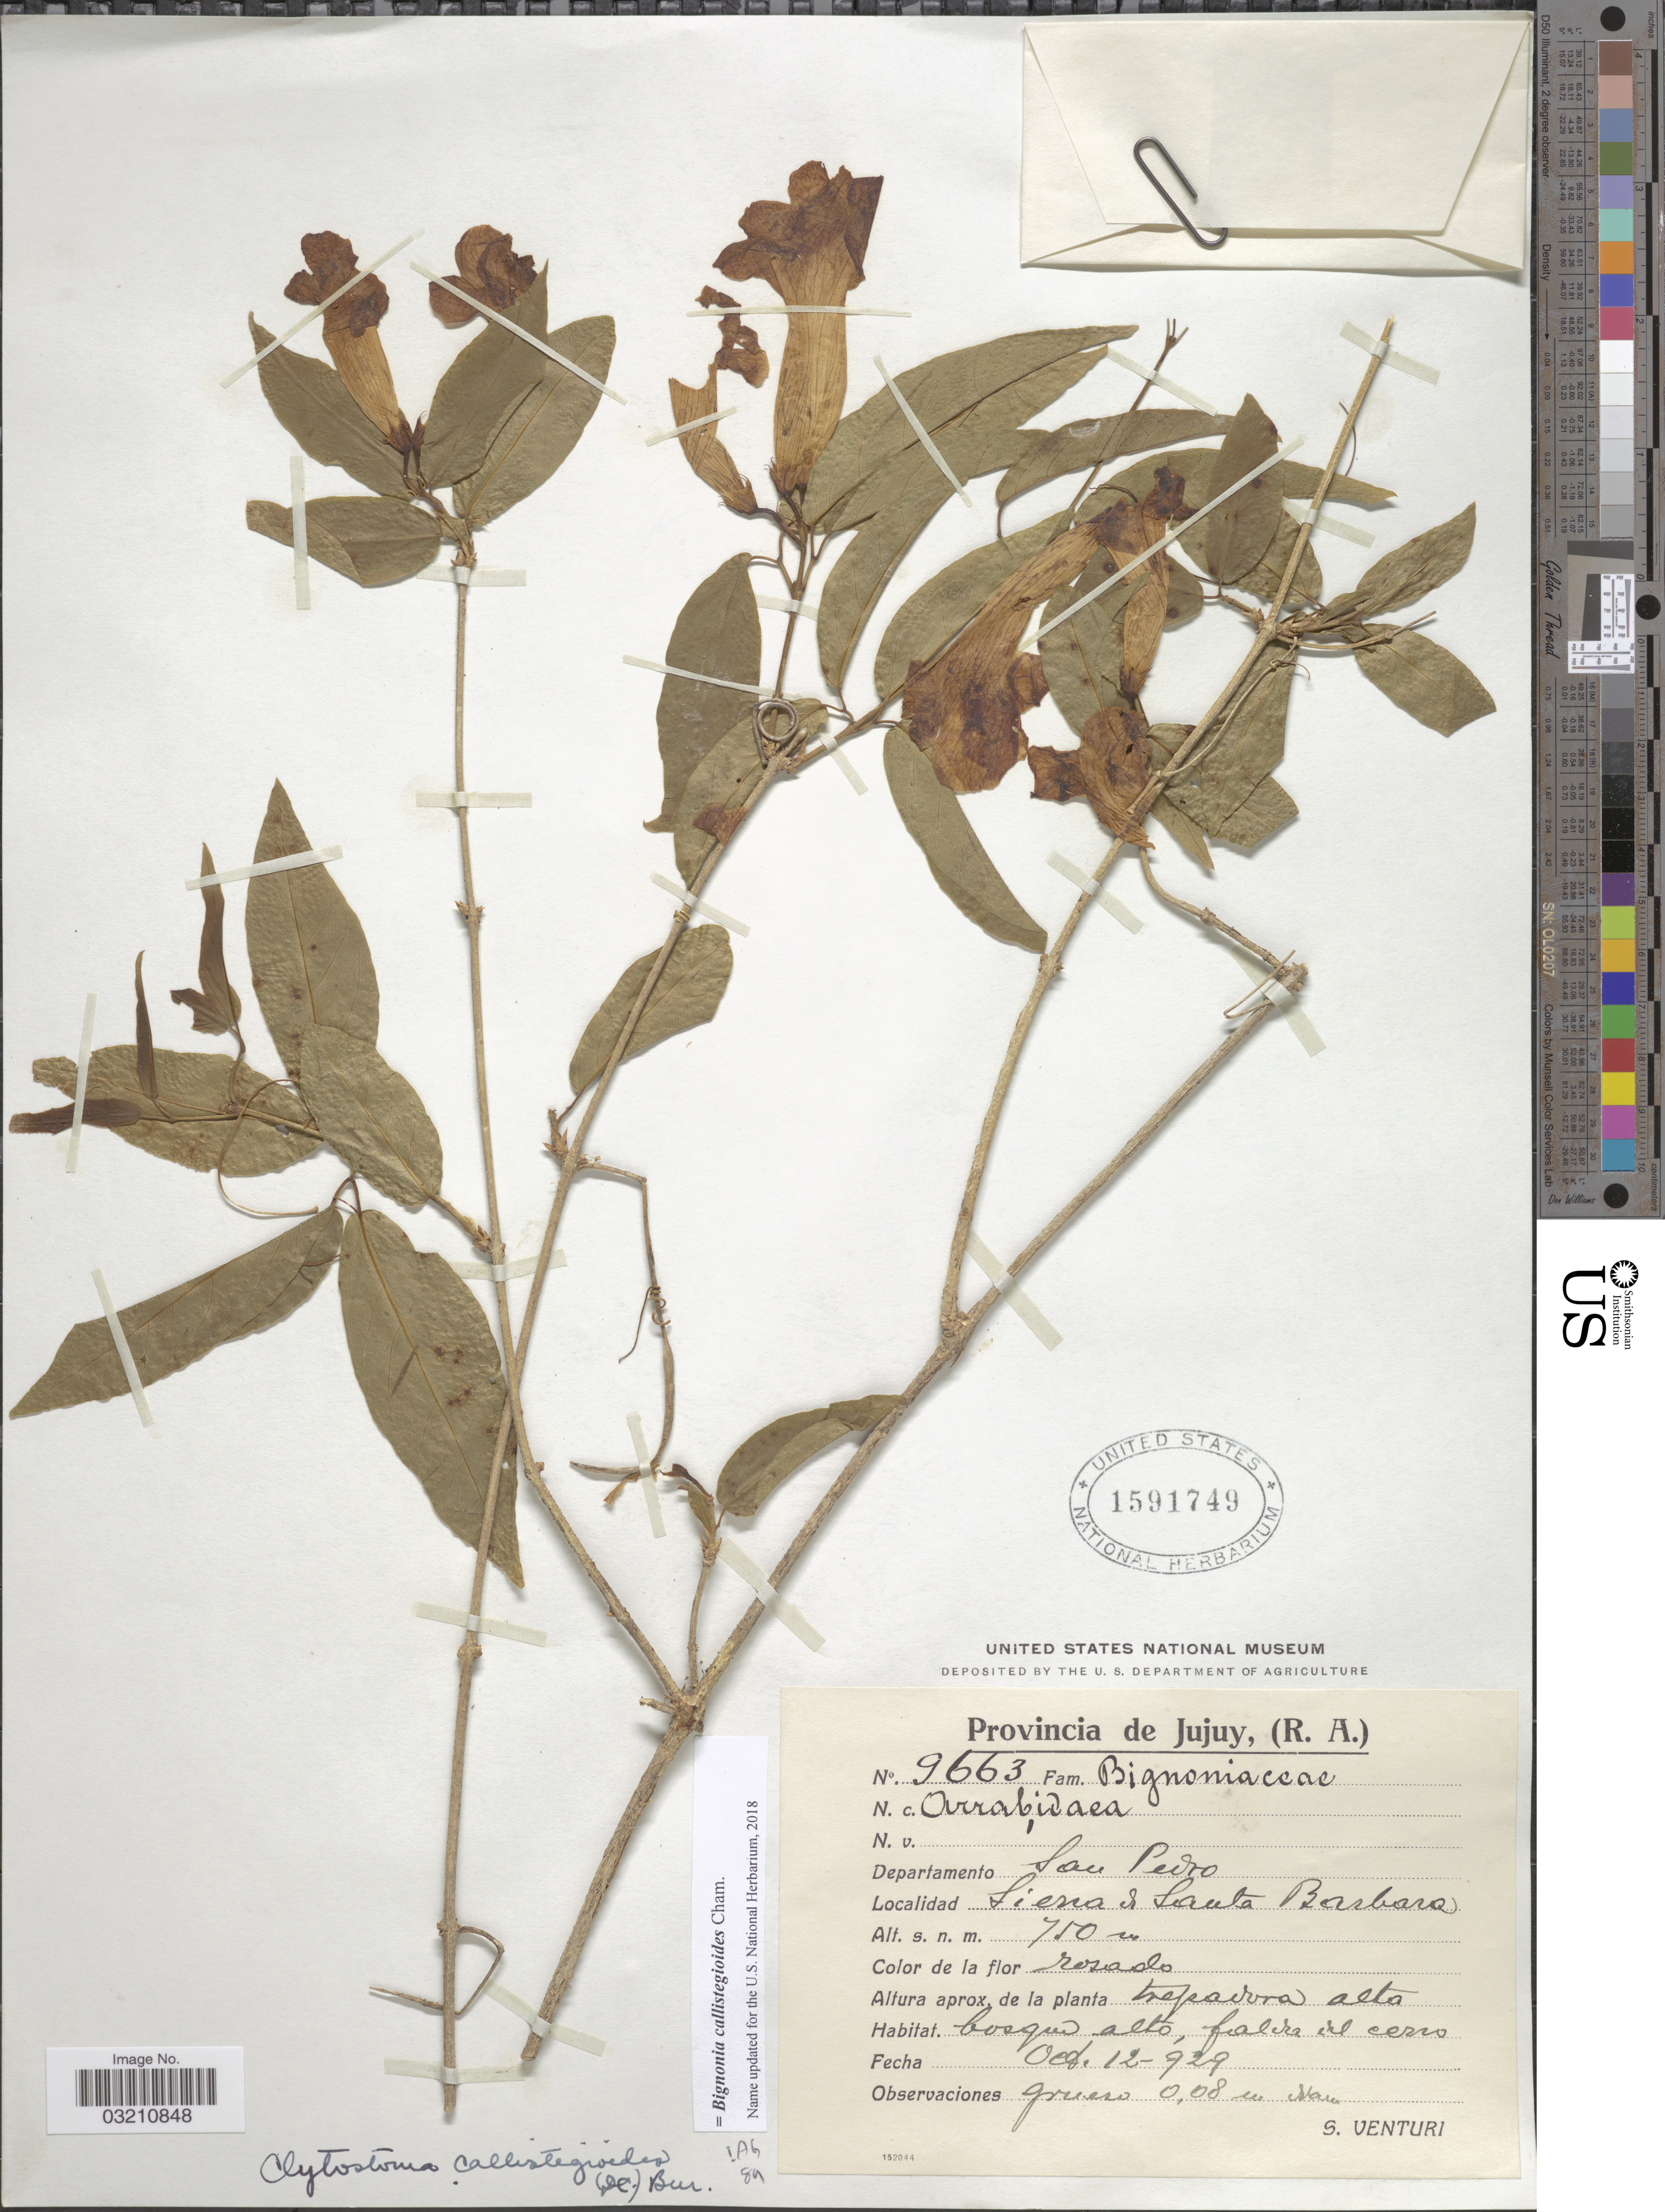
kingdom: Plantae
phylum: Tracheophyta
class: Magnoliopsida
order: Lamiales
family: Bignoniaceae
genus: Bignonia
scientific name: Bignonia callistegioides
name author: Cham.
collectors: S. Venturi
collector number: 9663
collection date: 1929-10-12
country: Argentina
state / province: Jujuy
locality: Departamento San Pedro. Sierra de Santa Barbara.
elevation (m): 750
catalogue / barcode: US 1591749